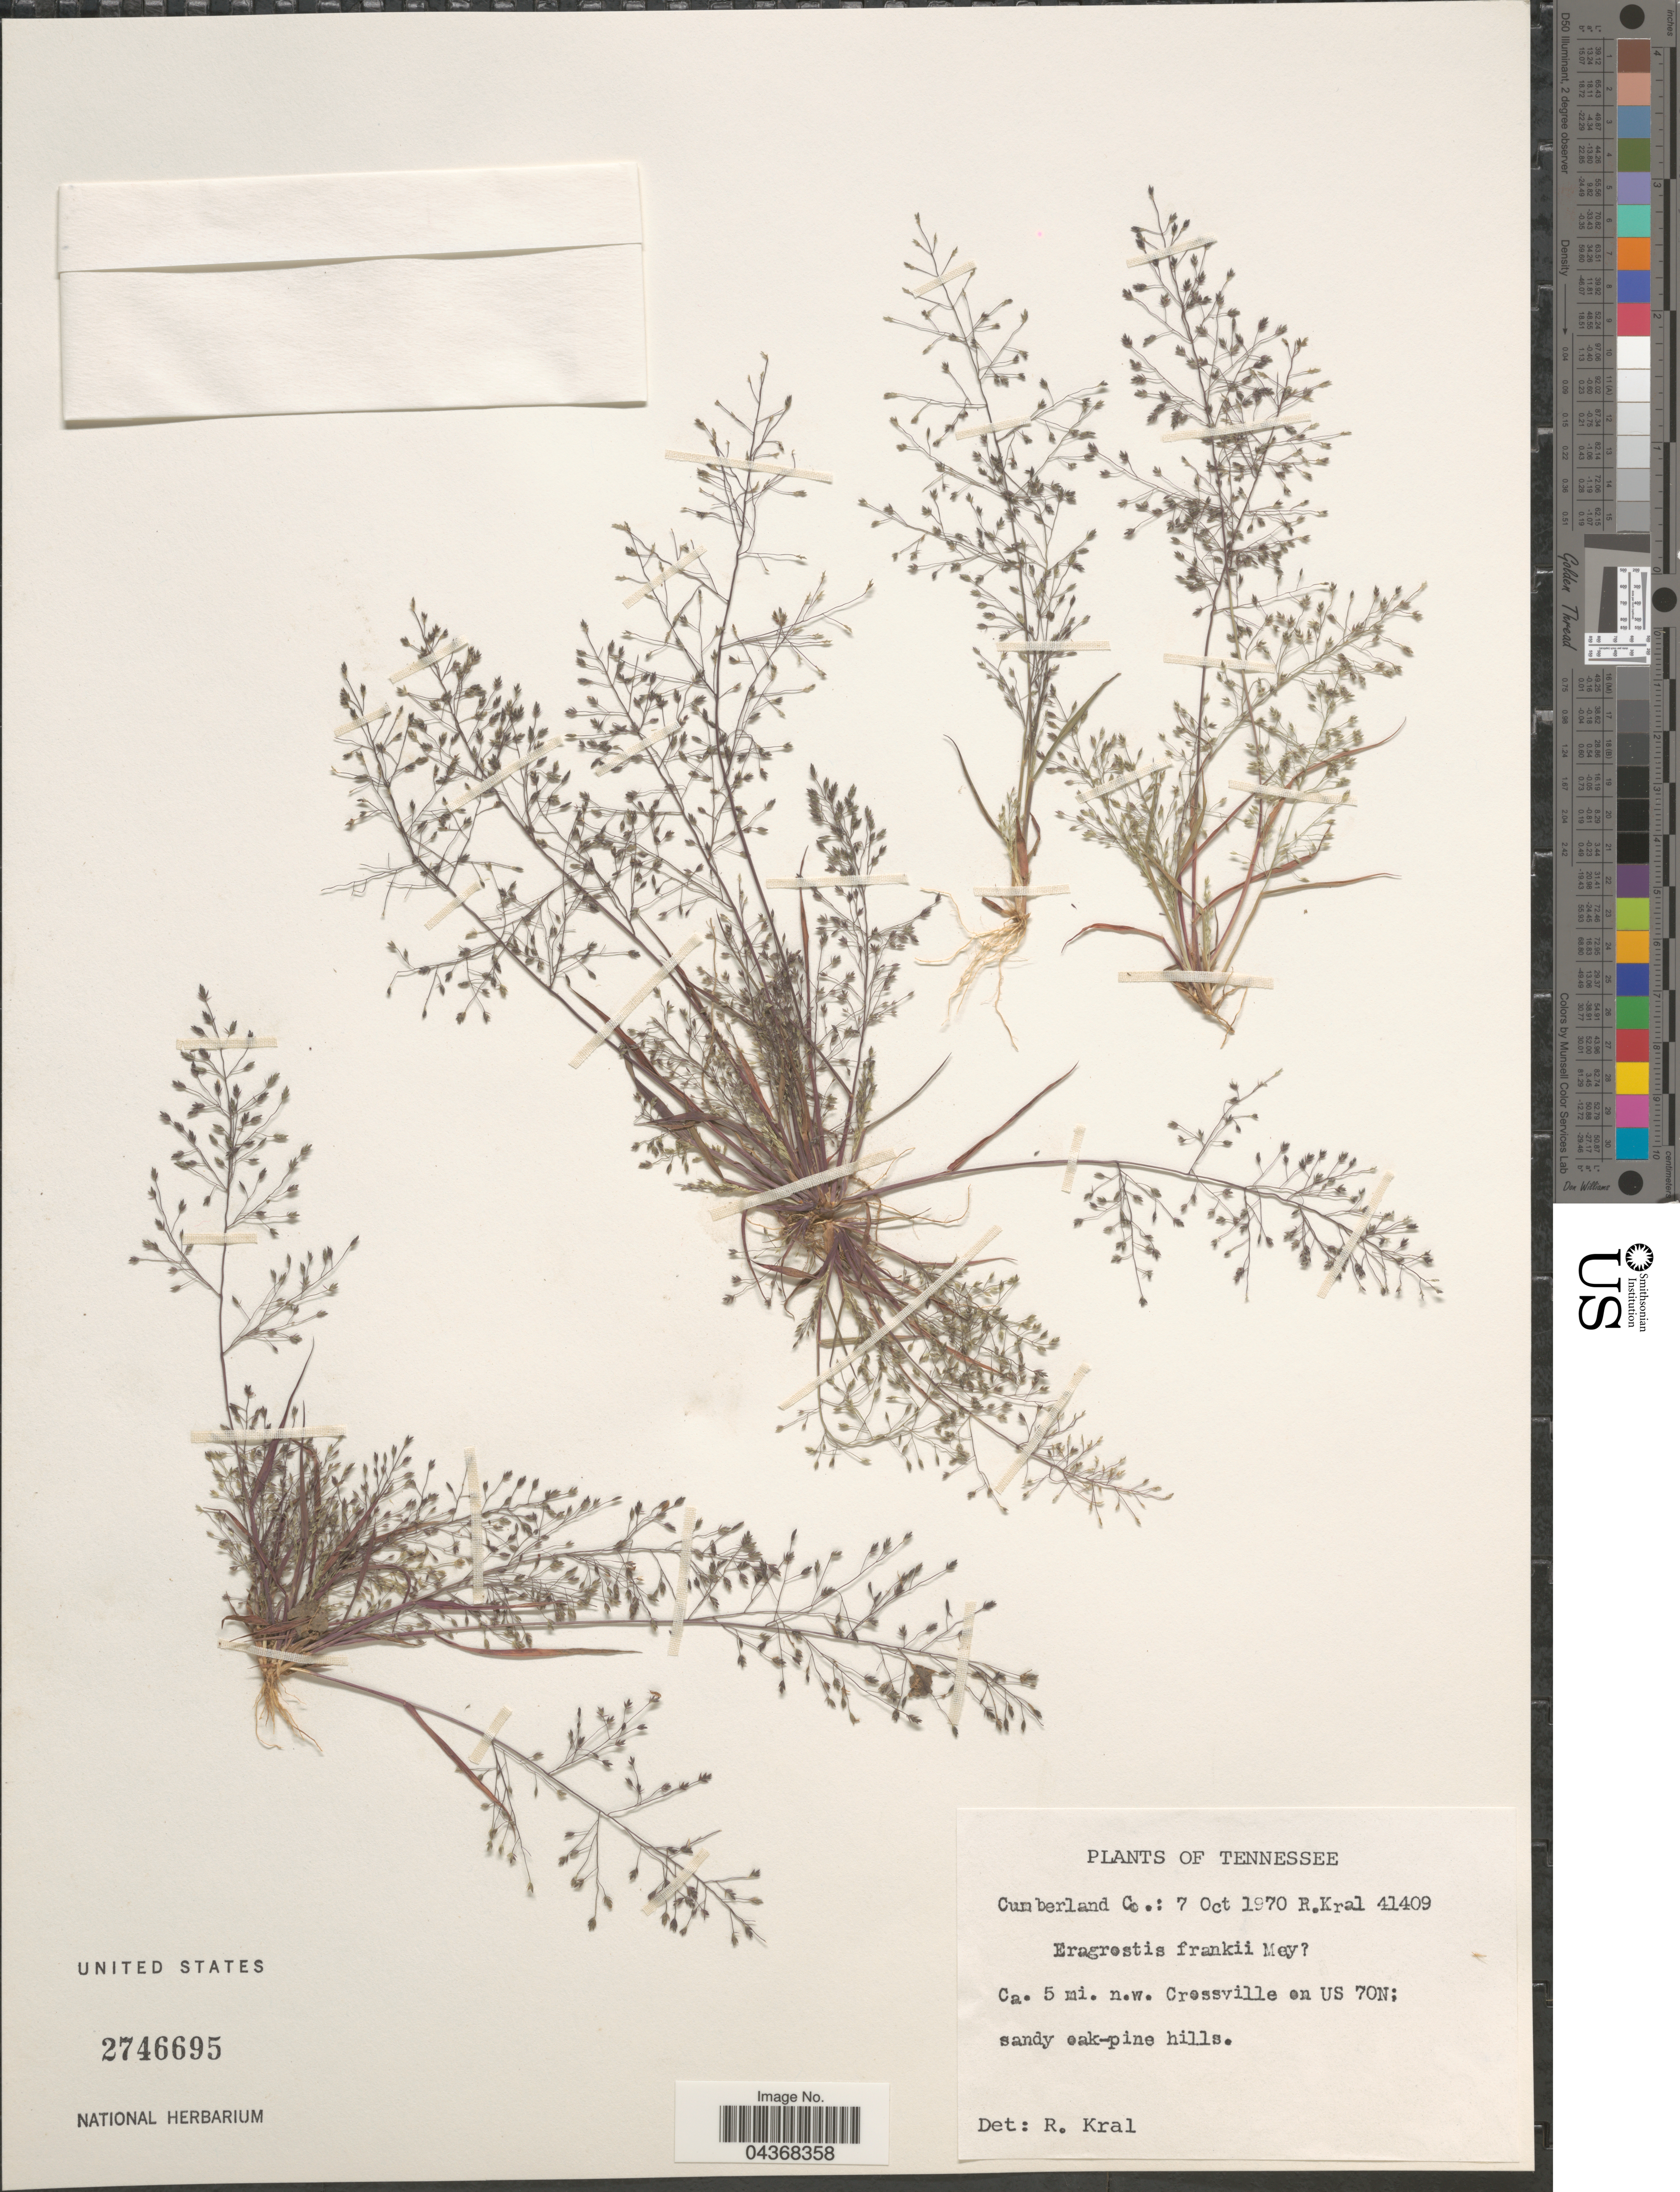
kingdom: Plantae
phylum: Tracheophyta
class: Liliopsida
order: Poales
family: Poaceae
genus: Eragrostis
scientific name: Eragrostis frankii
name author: C.A. Mey. ex Steud.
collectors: R. Kral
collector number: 41409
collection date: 1970-10-07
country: United States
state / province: Tennessee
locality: Cumberland Co. Ca. 5 mi. n. w. Crossville on US 70N.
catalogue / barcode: US 2746695